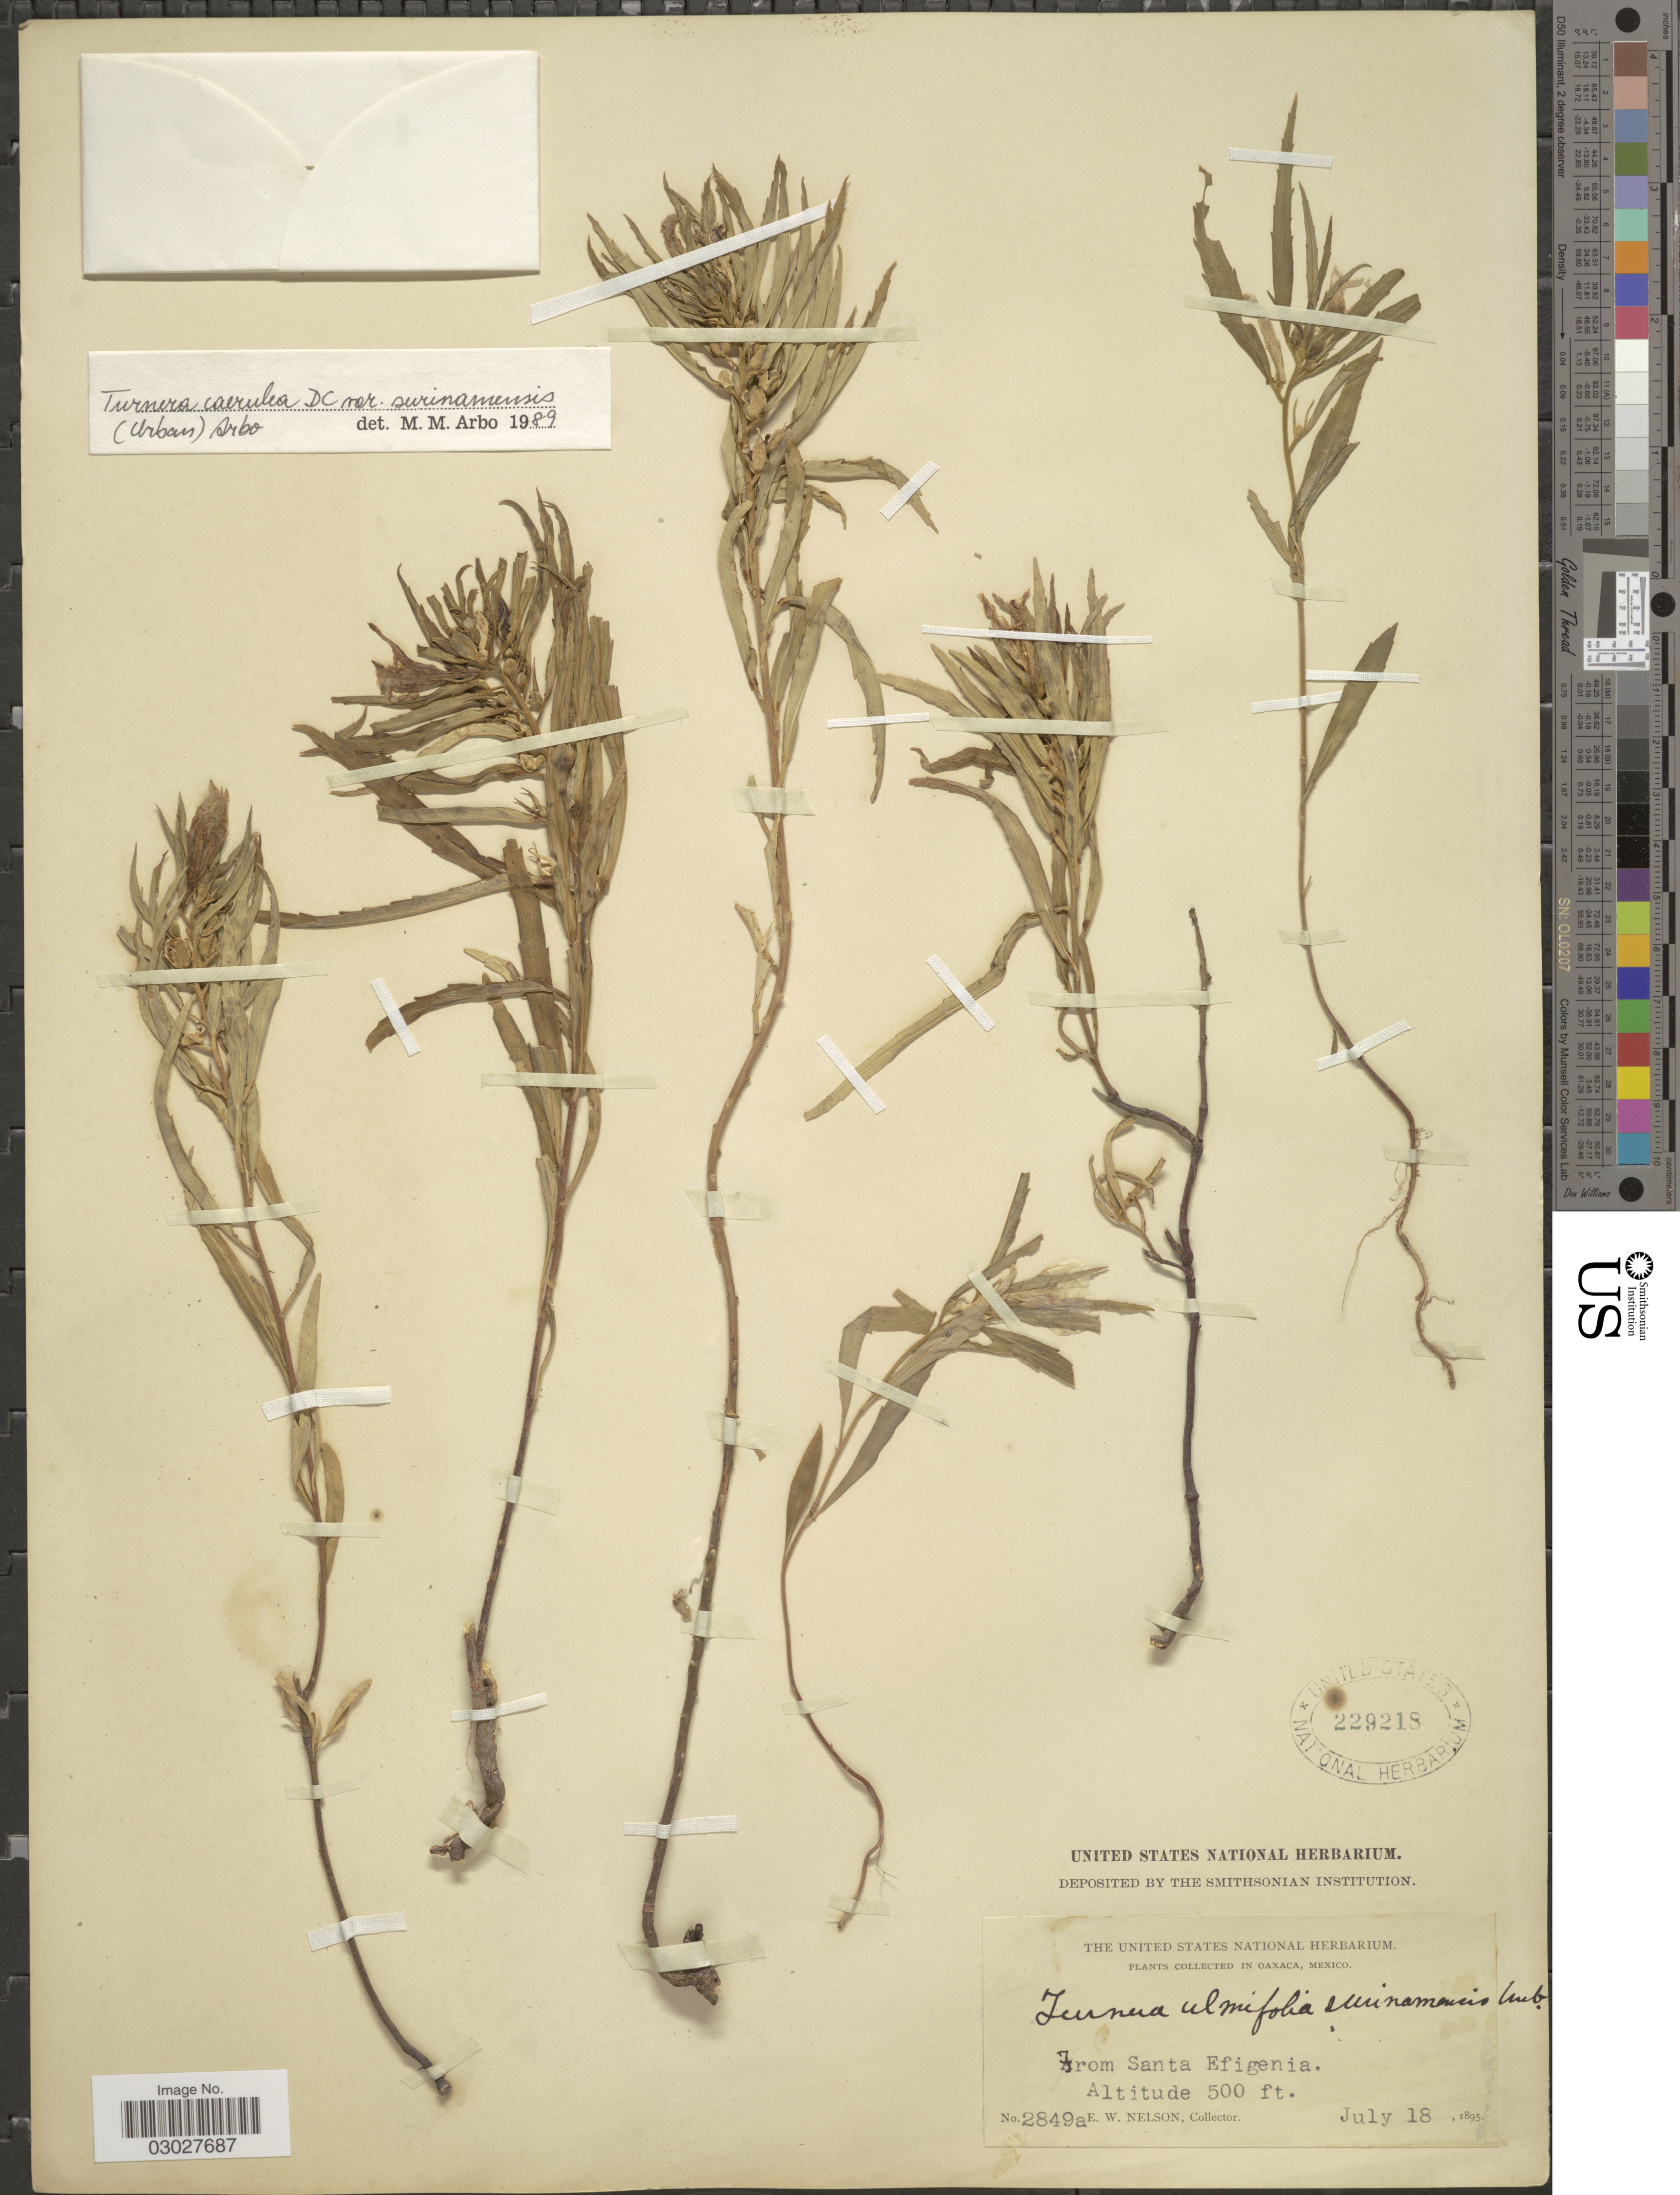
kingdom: Plantae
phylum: Tracheophyta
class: Magnoliopsida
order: Malpighiales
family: Turneraceae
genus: Turnera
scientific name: Turnera caerulea var. surinamensis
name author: (Urb.) Arbo & Fern. Alonso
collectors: E. W. Nelson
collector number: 2849a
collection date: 1895-07-18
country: Mexico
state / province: Oaxaca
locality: From Santa Efigenia.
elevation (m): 152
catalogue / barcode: US 229218